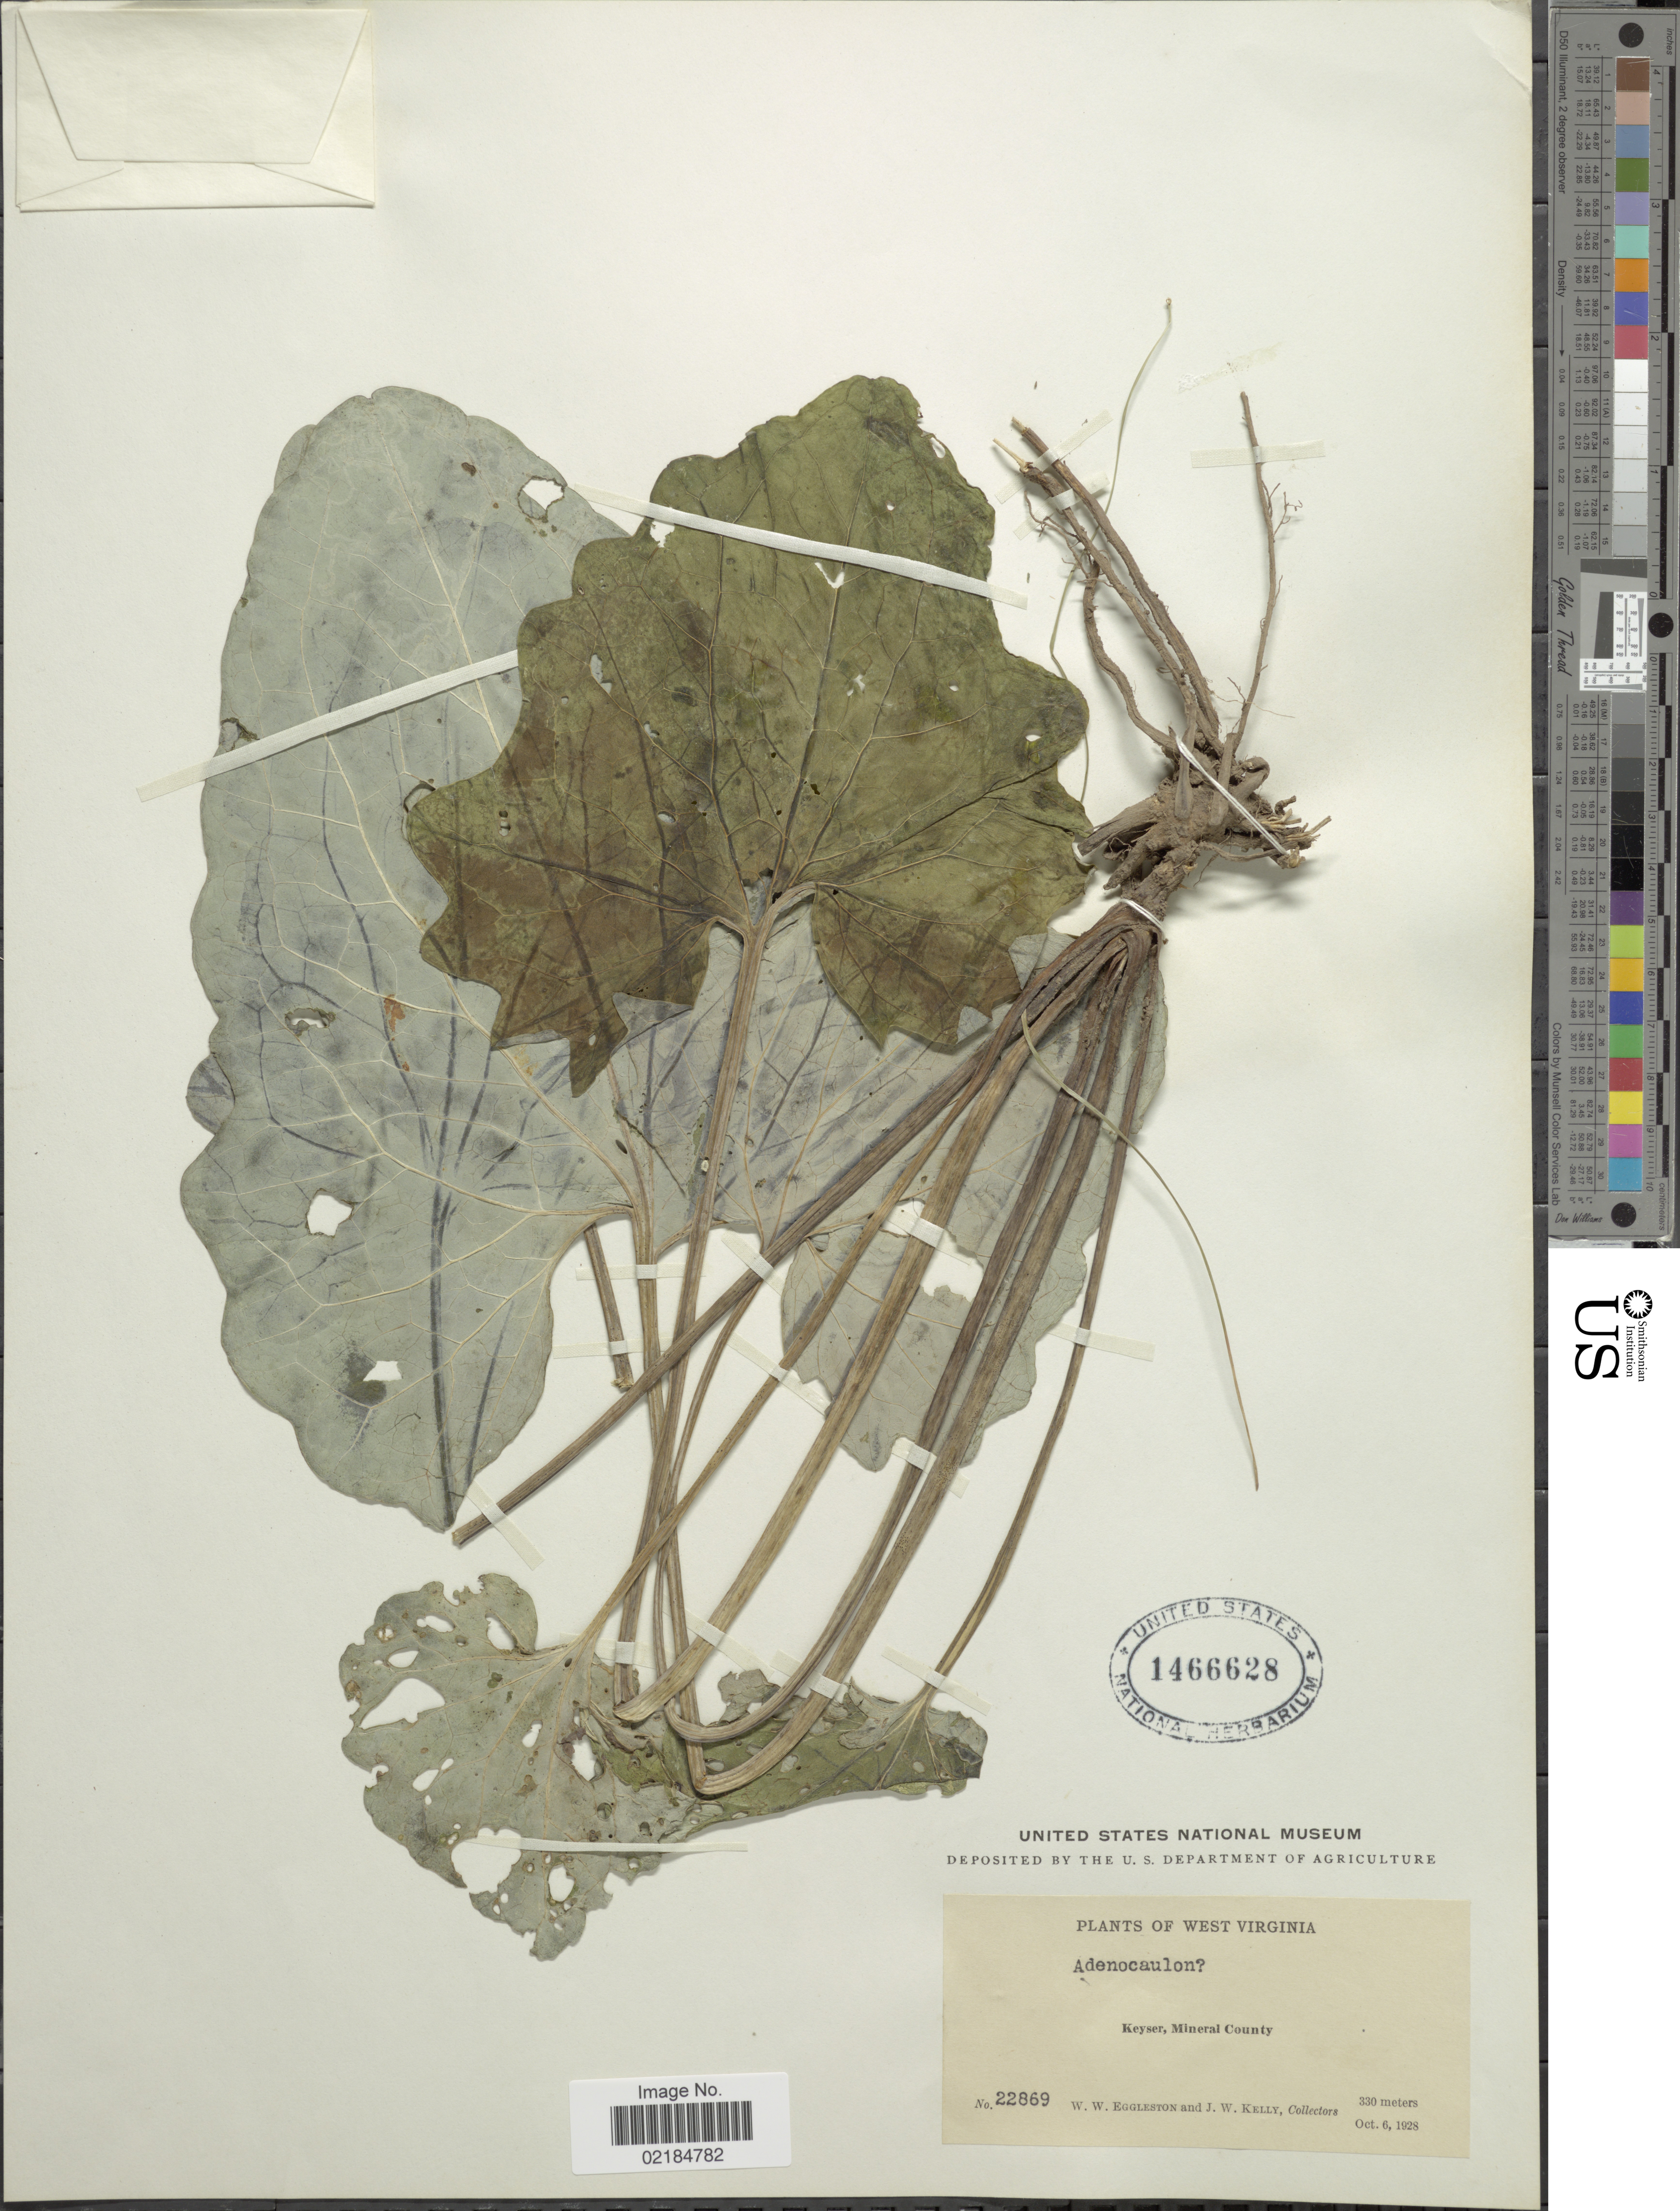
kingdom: Plantae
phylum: Tracheophyta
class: Magnoliopsida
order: Asterales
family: Asteraceae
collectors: W. W. Eggleston & J. Kelly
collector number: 22869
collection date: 1928-10-06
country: United States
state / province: West Virginia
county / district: Mineral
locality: Keyser, Mineral County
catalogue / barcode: US 1466628